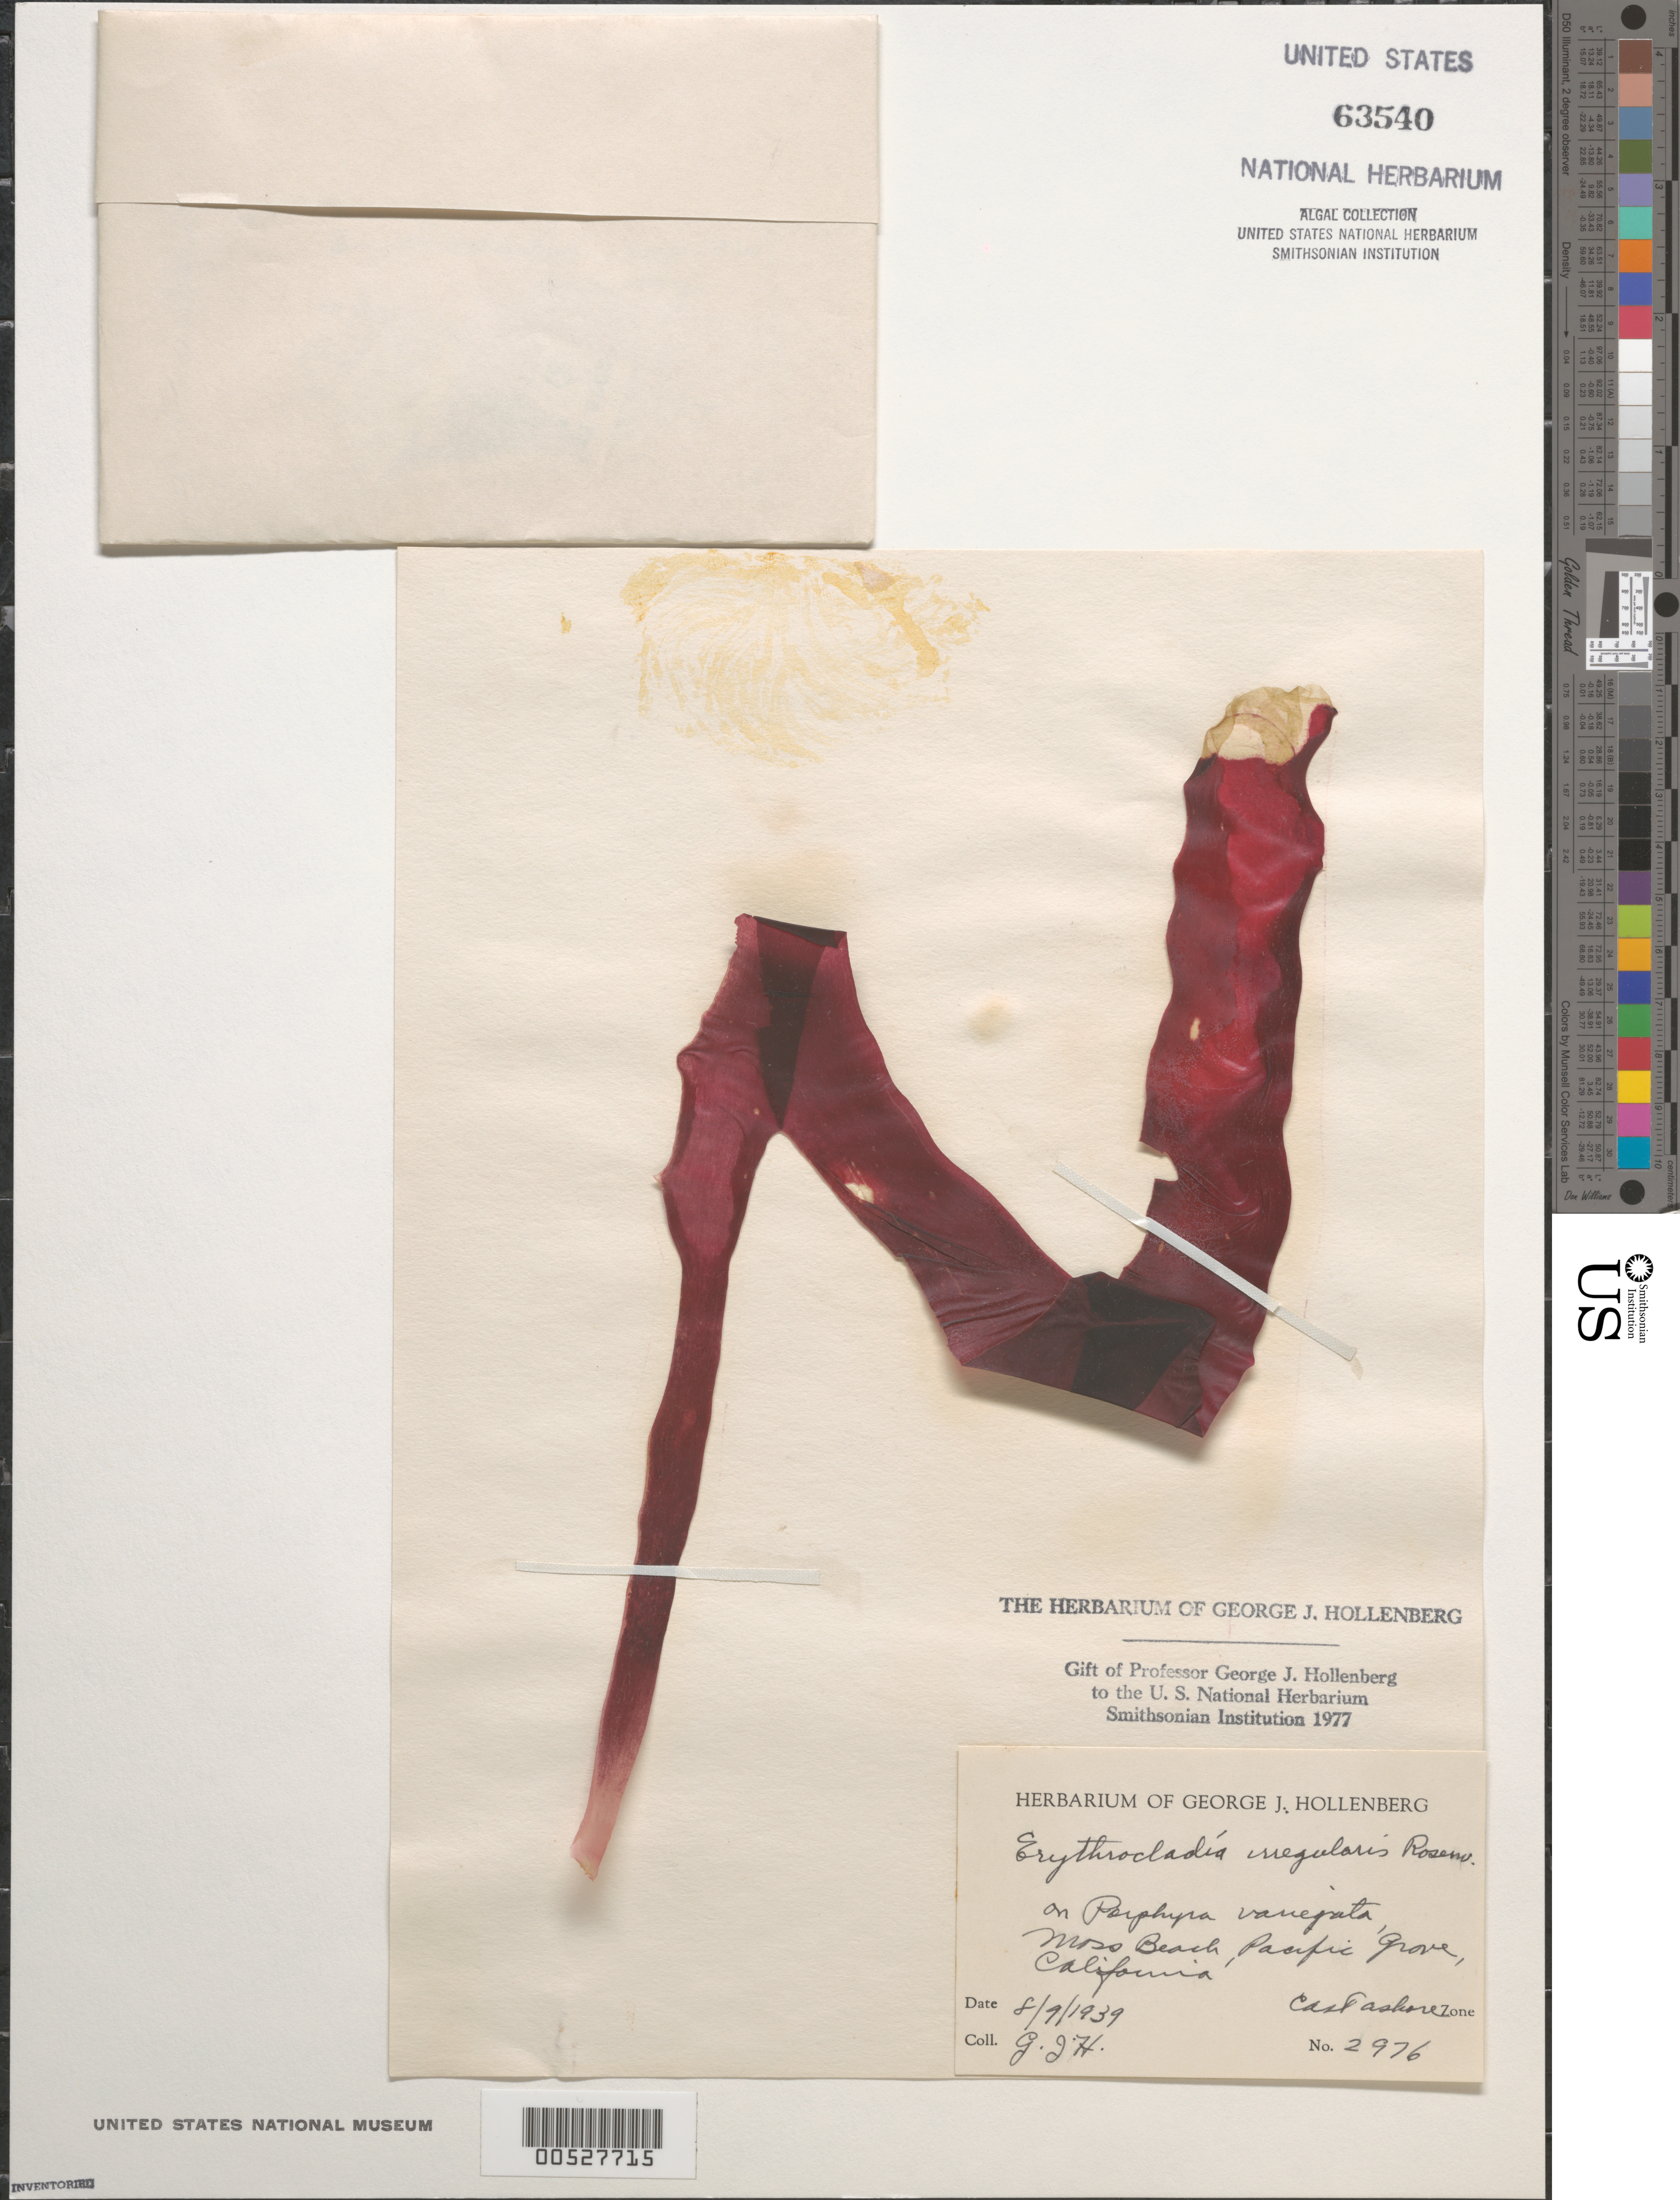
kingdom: Plantae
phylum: Rhodophyta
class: Compsopogonophyceae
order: Erythropeltidales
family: Erythrotrichiaceae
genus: Erythrocladia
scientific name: Erythrocladia irregularis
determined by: Hollenberg, George J.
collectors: G. Hollenberg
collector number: GJH 2976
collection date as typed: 09 Aug 1939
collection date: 1939-08-09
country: United States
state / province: California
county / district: Monterey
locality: Moss Beach, Pacific Grove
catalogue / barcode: US 63540